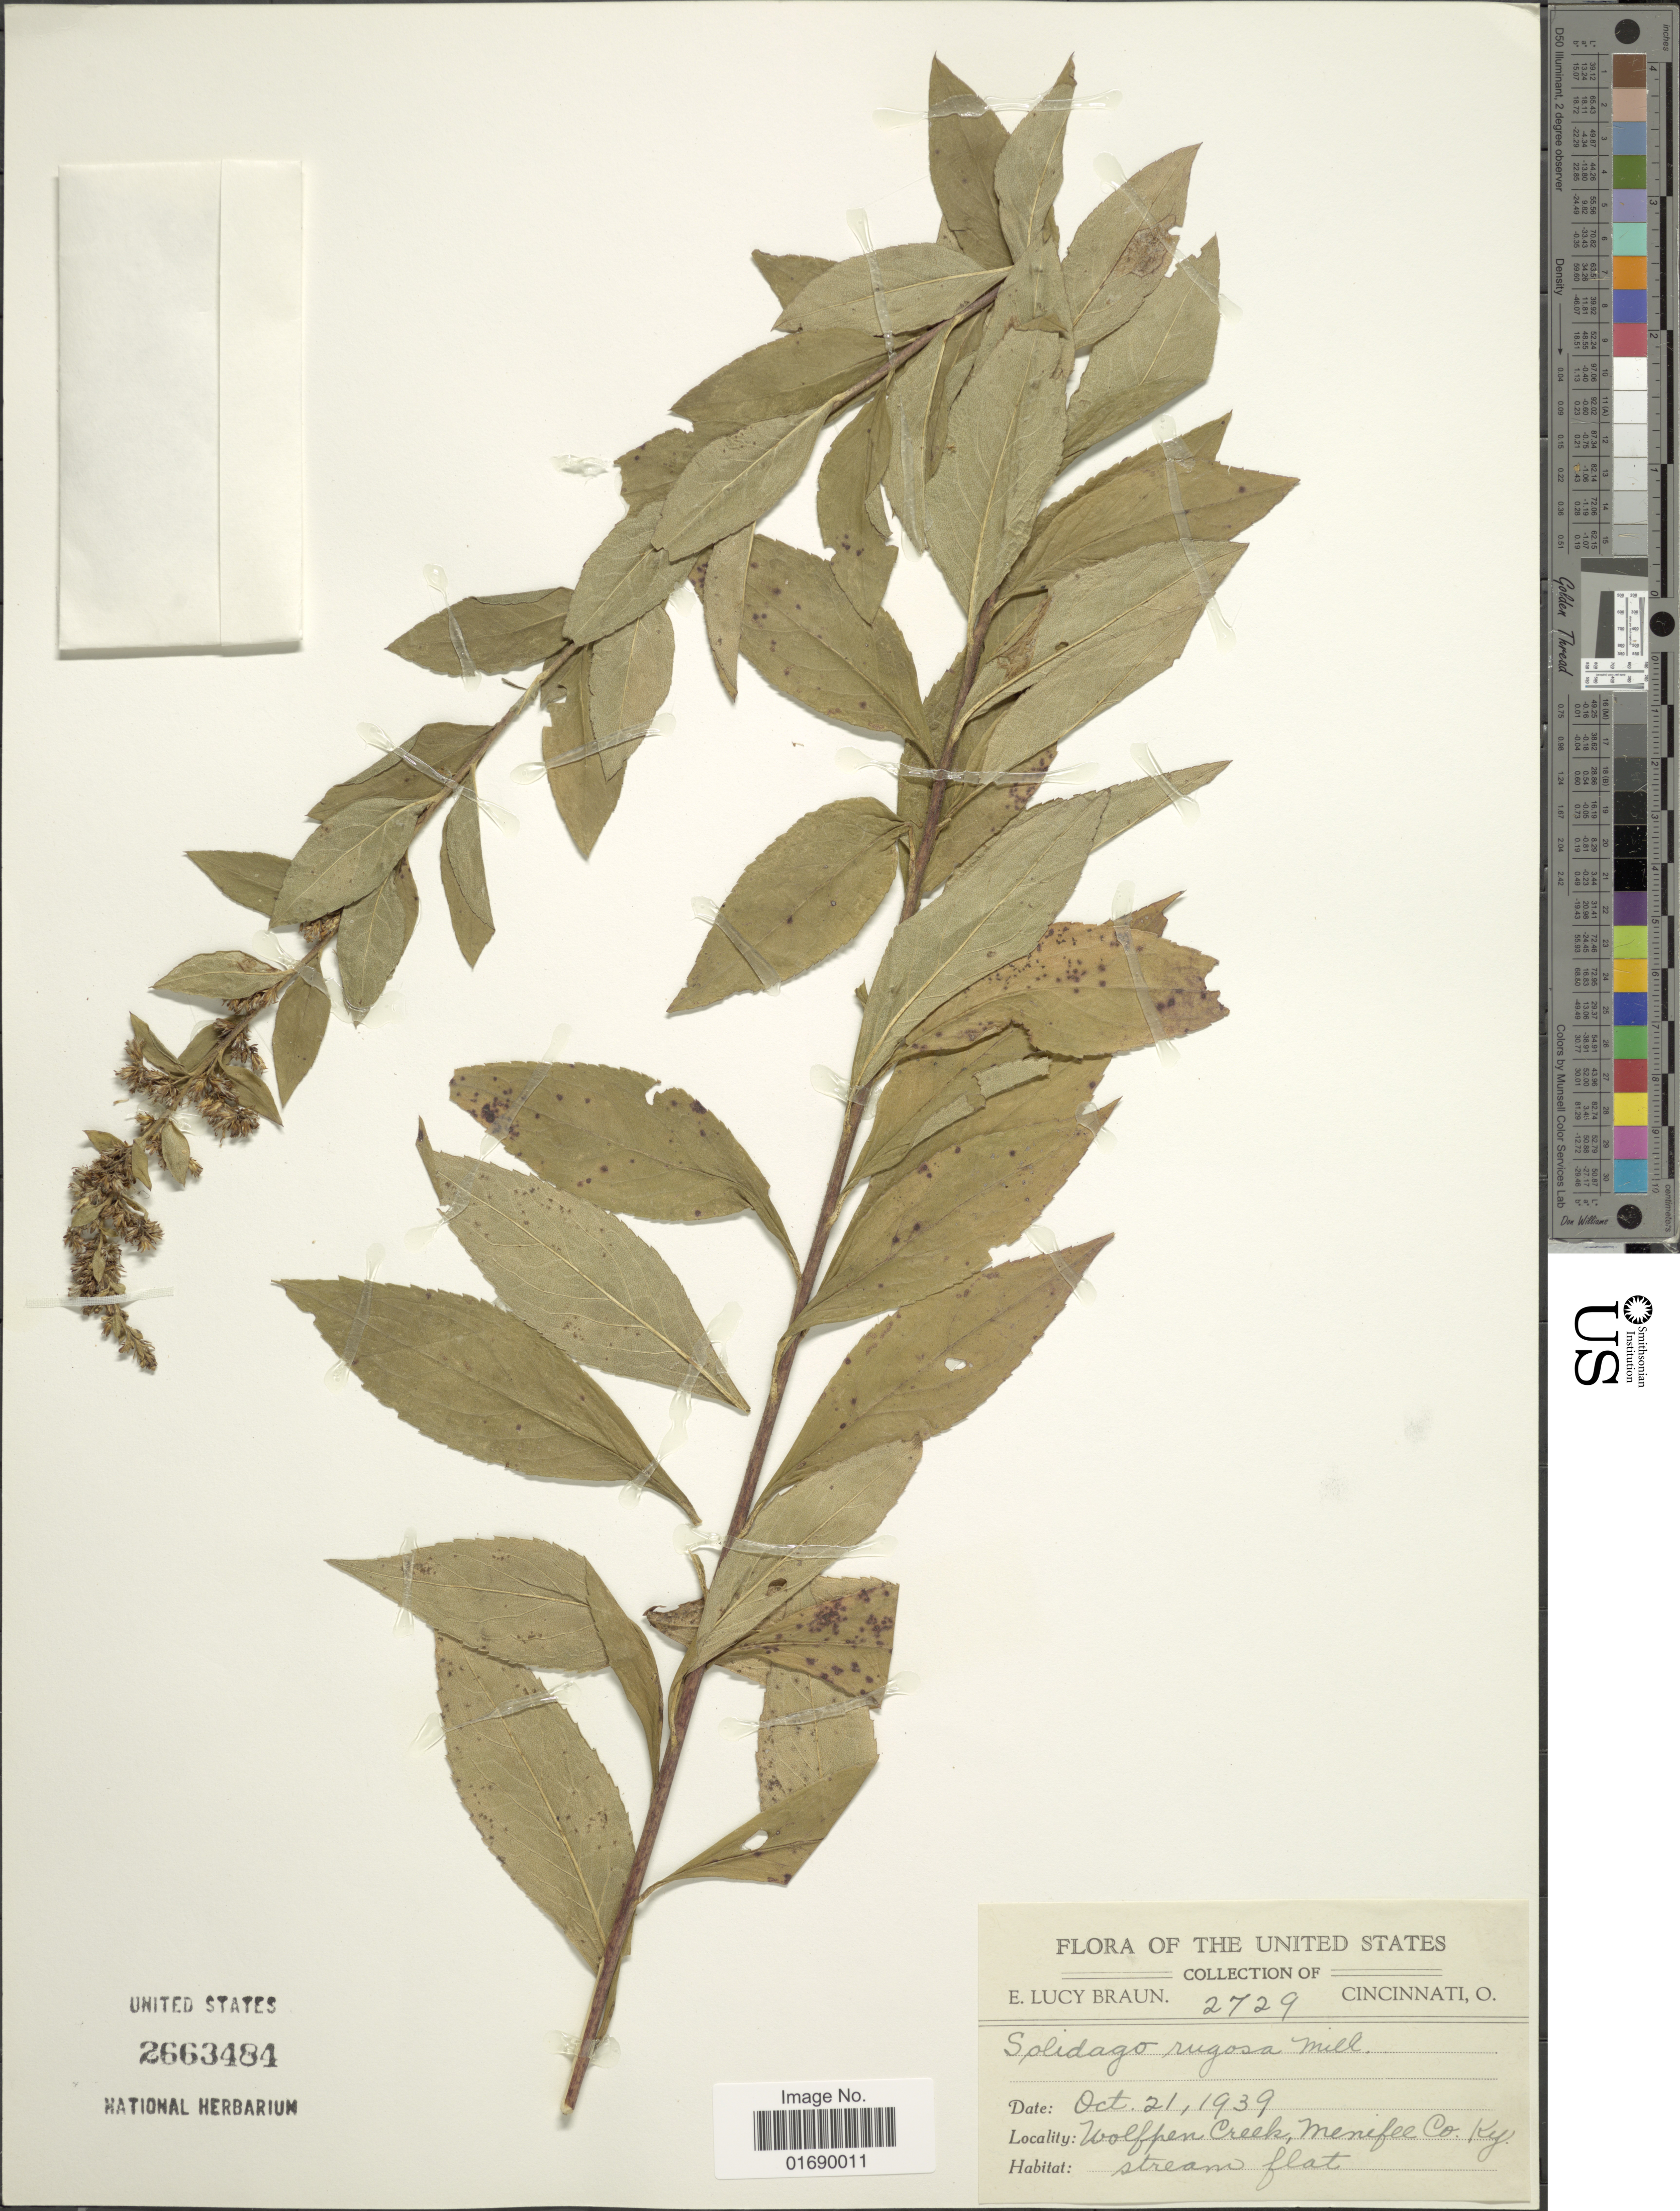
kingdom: Plantae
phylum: Tracheophyta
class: Magnoliopsida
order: Asterales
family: Asteraceae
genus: Solidago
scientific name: Solidago rugosa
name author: Mill.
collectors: E. L. Braun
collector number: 2729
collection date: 1939-10-21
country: United States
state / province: Kentucky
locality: Wolfpen Creek, Menifee Co,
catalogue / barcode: US 2663484